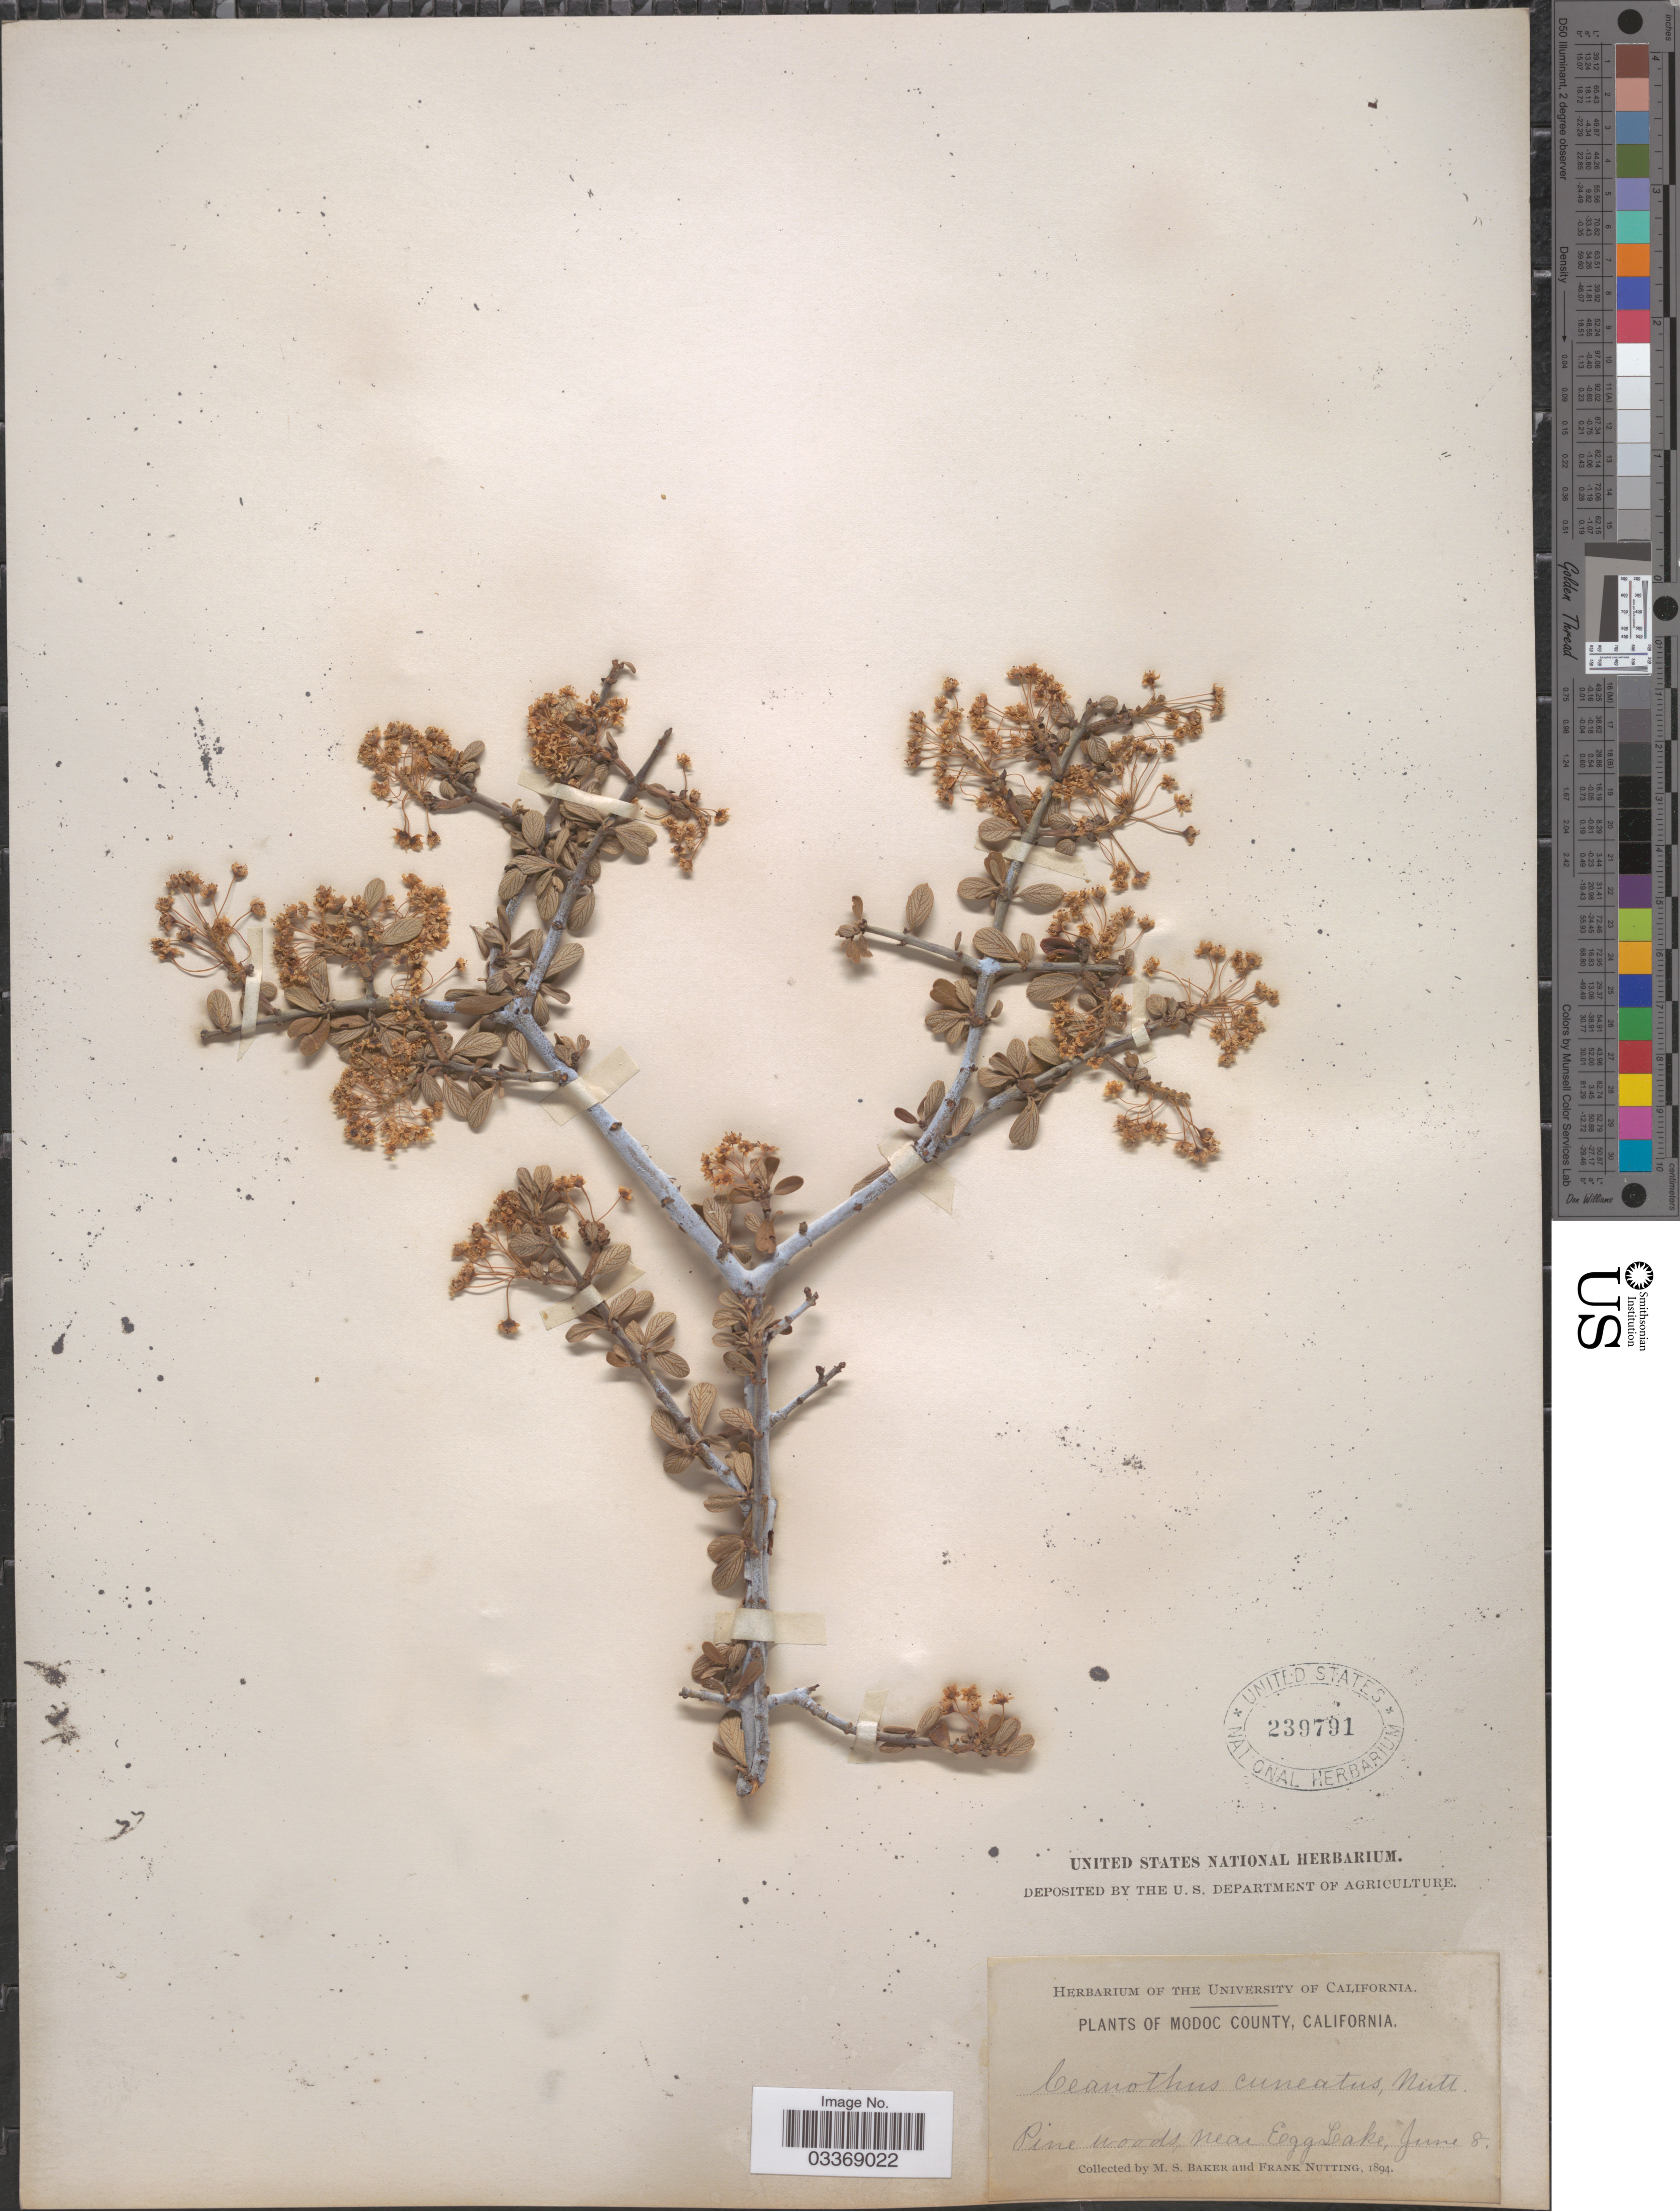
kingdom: Plantae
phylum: Tracheophyta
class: Magnoliopsida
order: Rosales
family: Rhamnaceae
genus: Ceanothus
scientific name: Ceanothus cuneatus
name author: (Hook.) Nutt.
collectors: M. S. Baker & F. Nutting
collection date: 1894-06-08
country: United States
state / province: California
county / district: Modoc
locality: Modoc County. Pine woods, near Egg Lake.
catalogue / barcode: US 239791